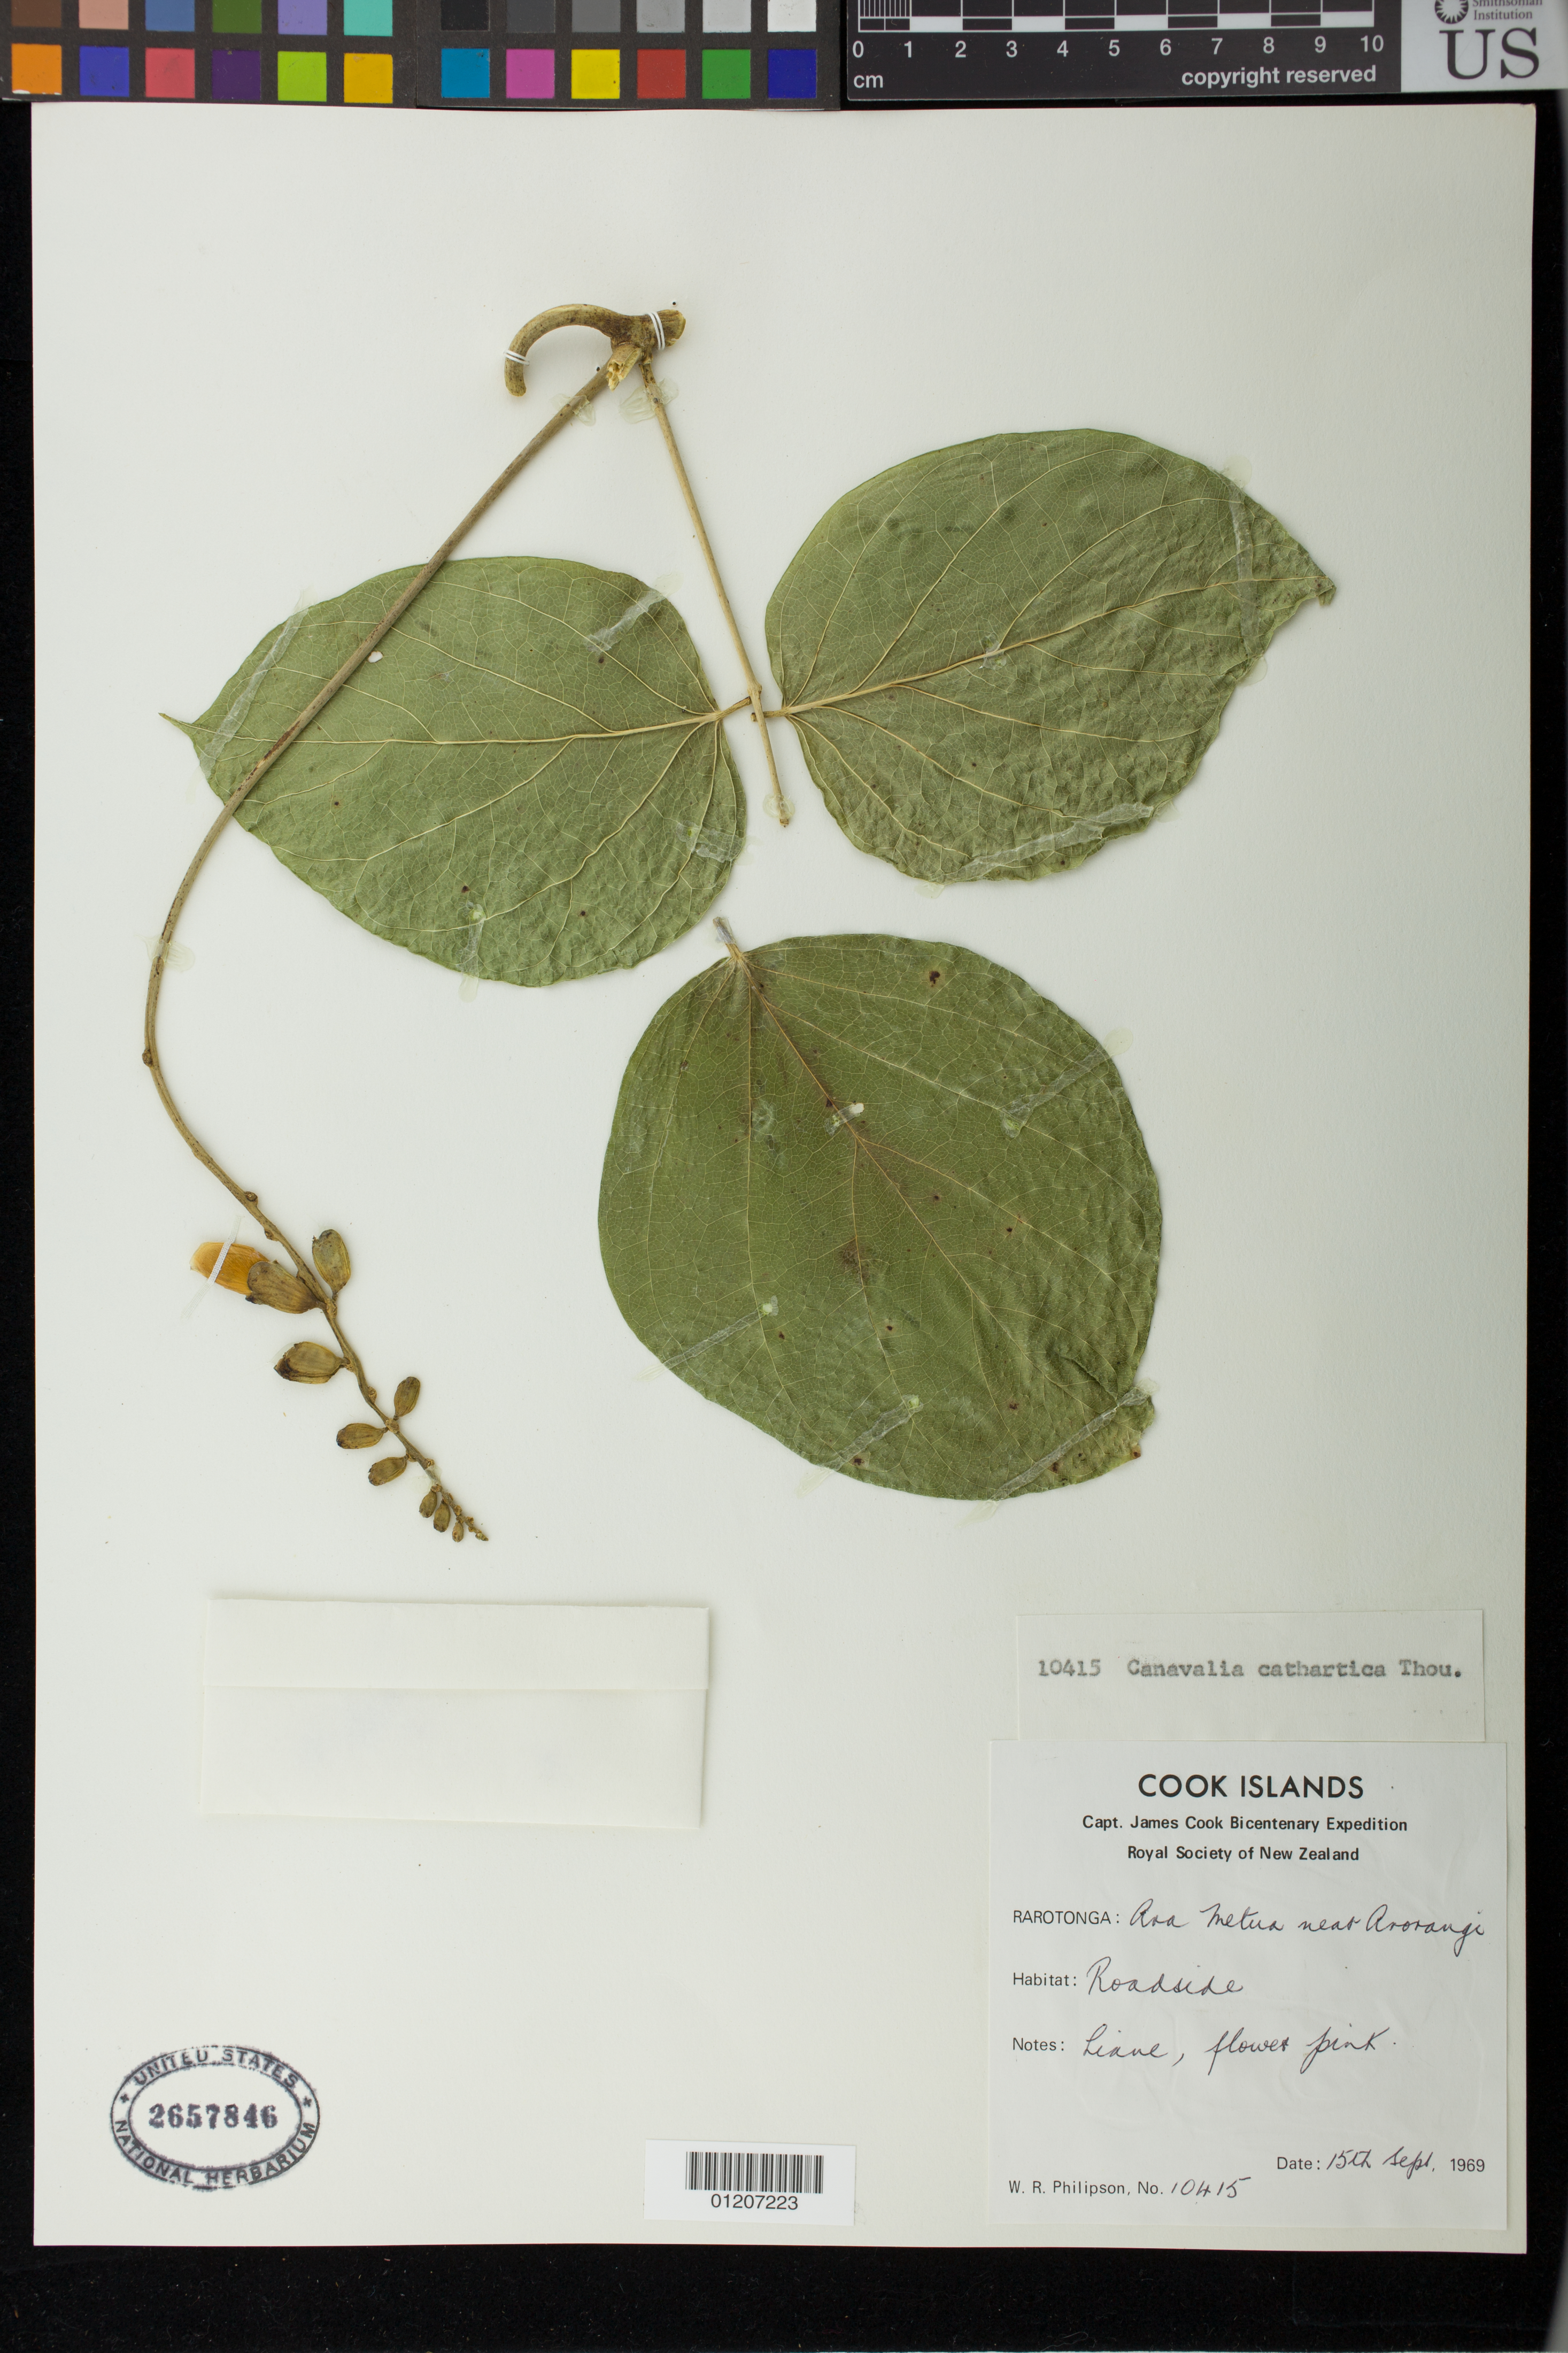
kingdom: Plantae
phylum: Tracheophyta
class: Magnoliopsida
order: Fabales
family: Fabaceae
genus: Canavalia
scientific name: Canavalia cathartica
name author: Thouars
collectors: W. R. Philipson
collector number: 10415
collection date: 1969-09-15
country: Cook Islands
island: Rarotonga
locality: Ava Metua near Raorangi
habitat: roadside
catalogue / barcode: US 2657846